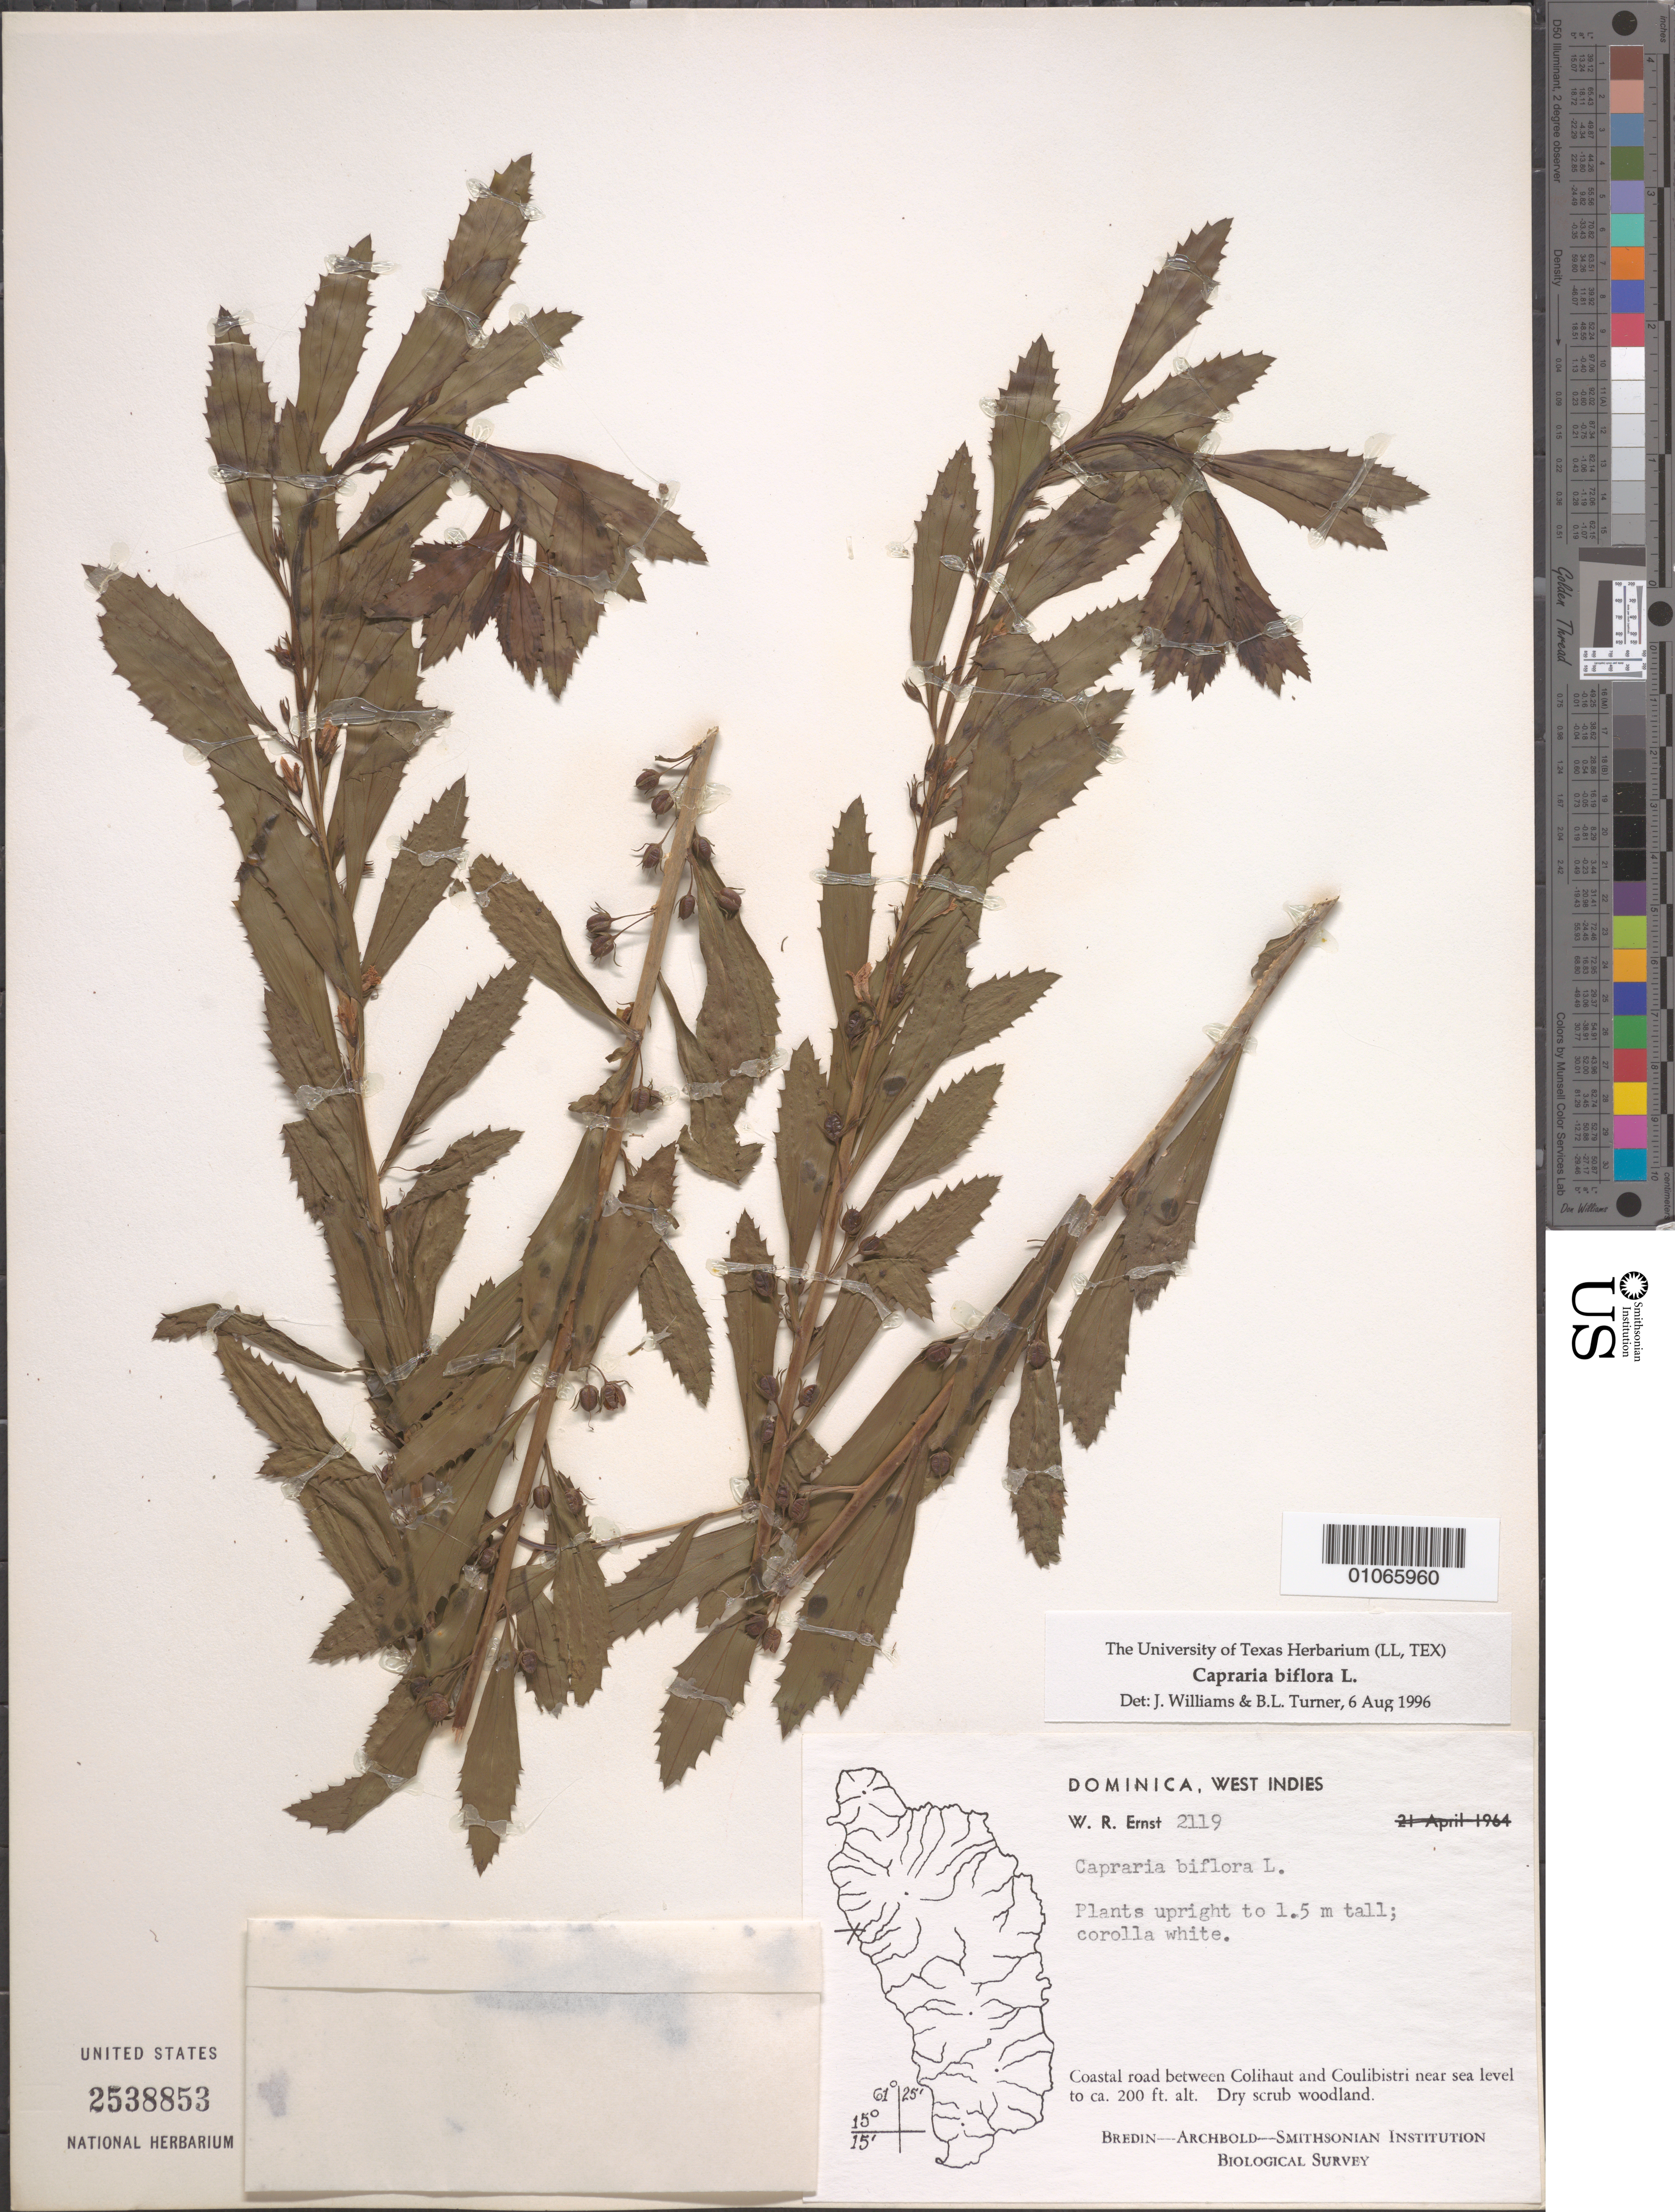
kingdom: Plantae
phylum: Tracheophyta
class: Magnoliopsida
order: Lamiales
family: Scrophulariaceae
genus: Capraria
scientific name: Capraria biflora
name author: L.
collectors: W. R. Ernst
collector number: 2119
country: Dominica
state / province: St. Joseph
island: Dominica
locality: Coastal road between Colihaut and Coulibistri near sea level to ca. 200 ft. alt. Dry scrub woodland.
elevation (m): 0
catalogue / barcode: US 2538853